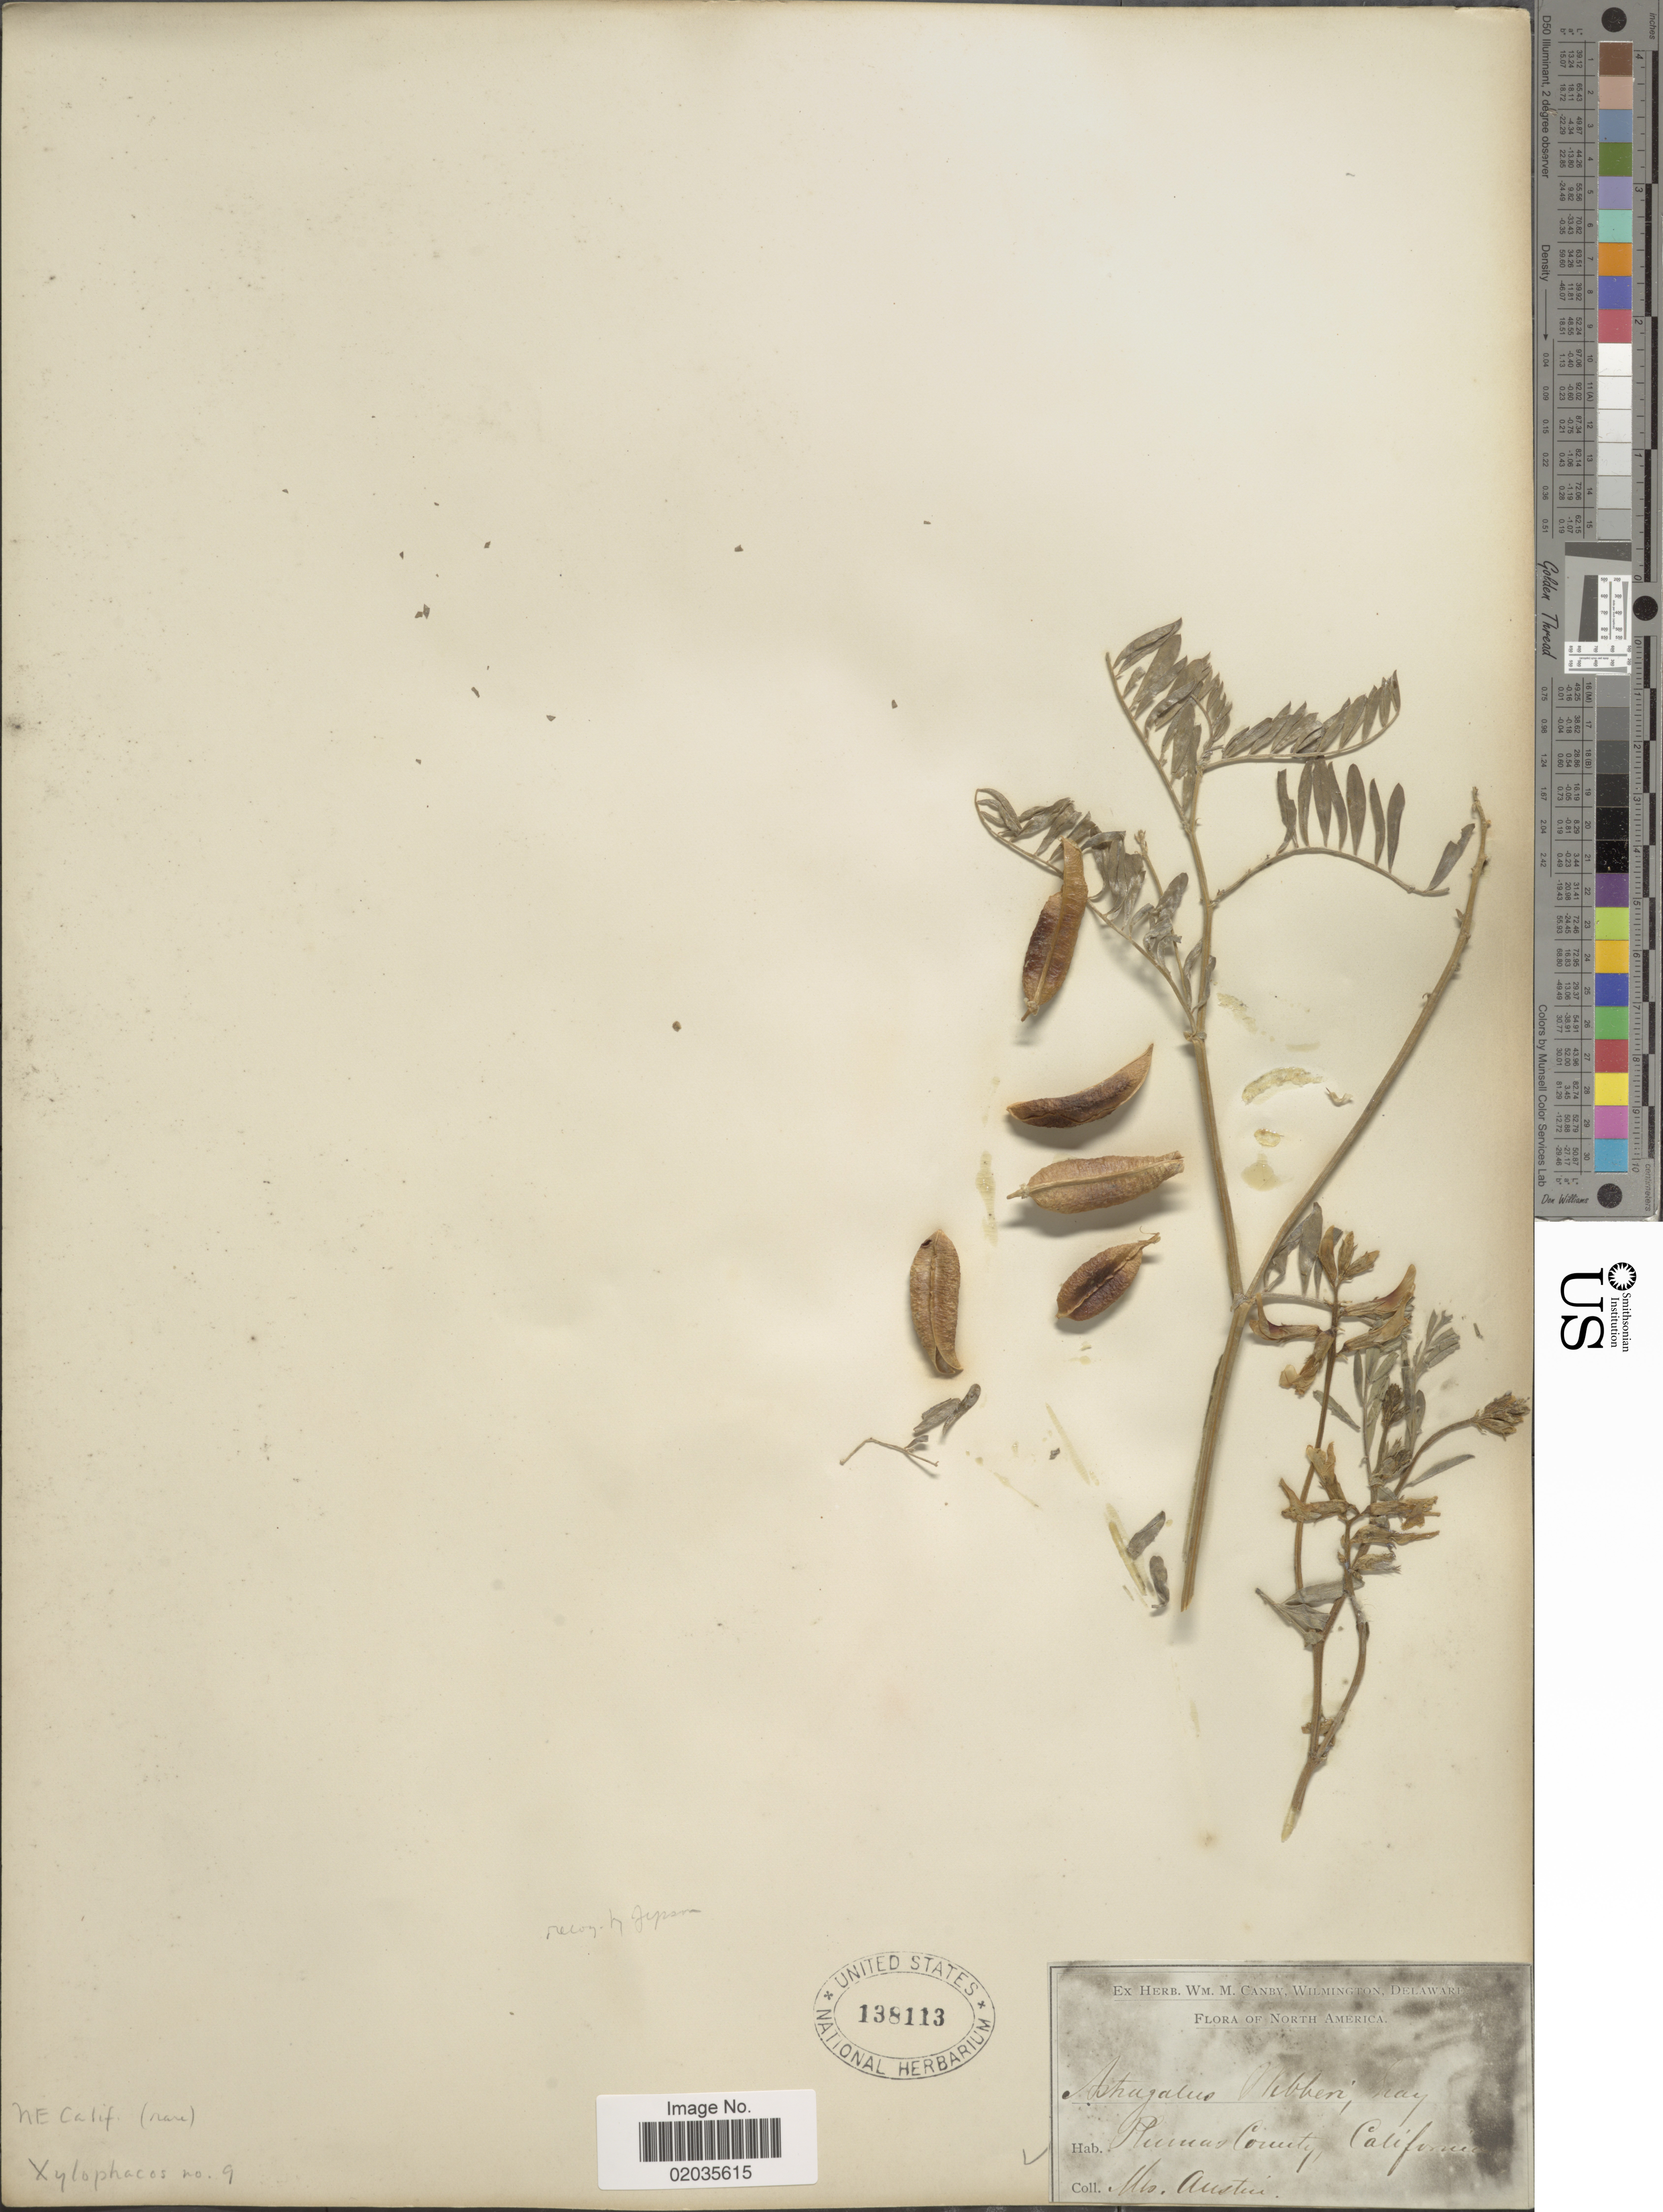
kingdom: Plantae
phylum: Tracheophyta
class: Magnoliopsida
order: Fabales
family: Fabaceae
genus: Astragalus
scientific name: Astragalus webberi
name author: A. Gray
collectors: Austin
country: United States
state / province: California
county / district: Plumas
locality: Plumas County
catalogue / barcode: US 138113